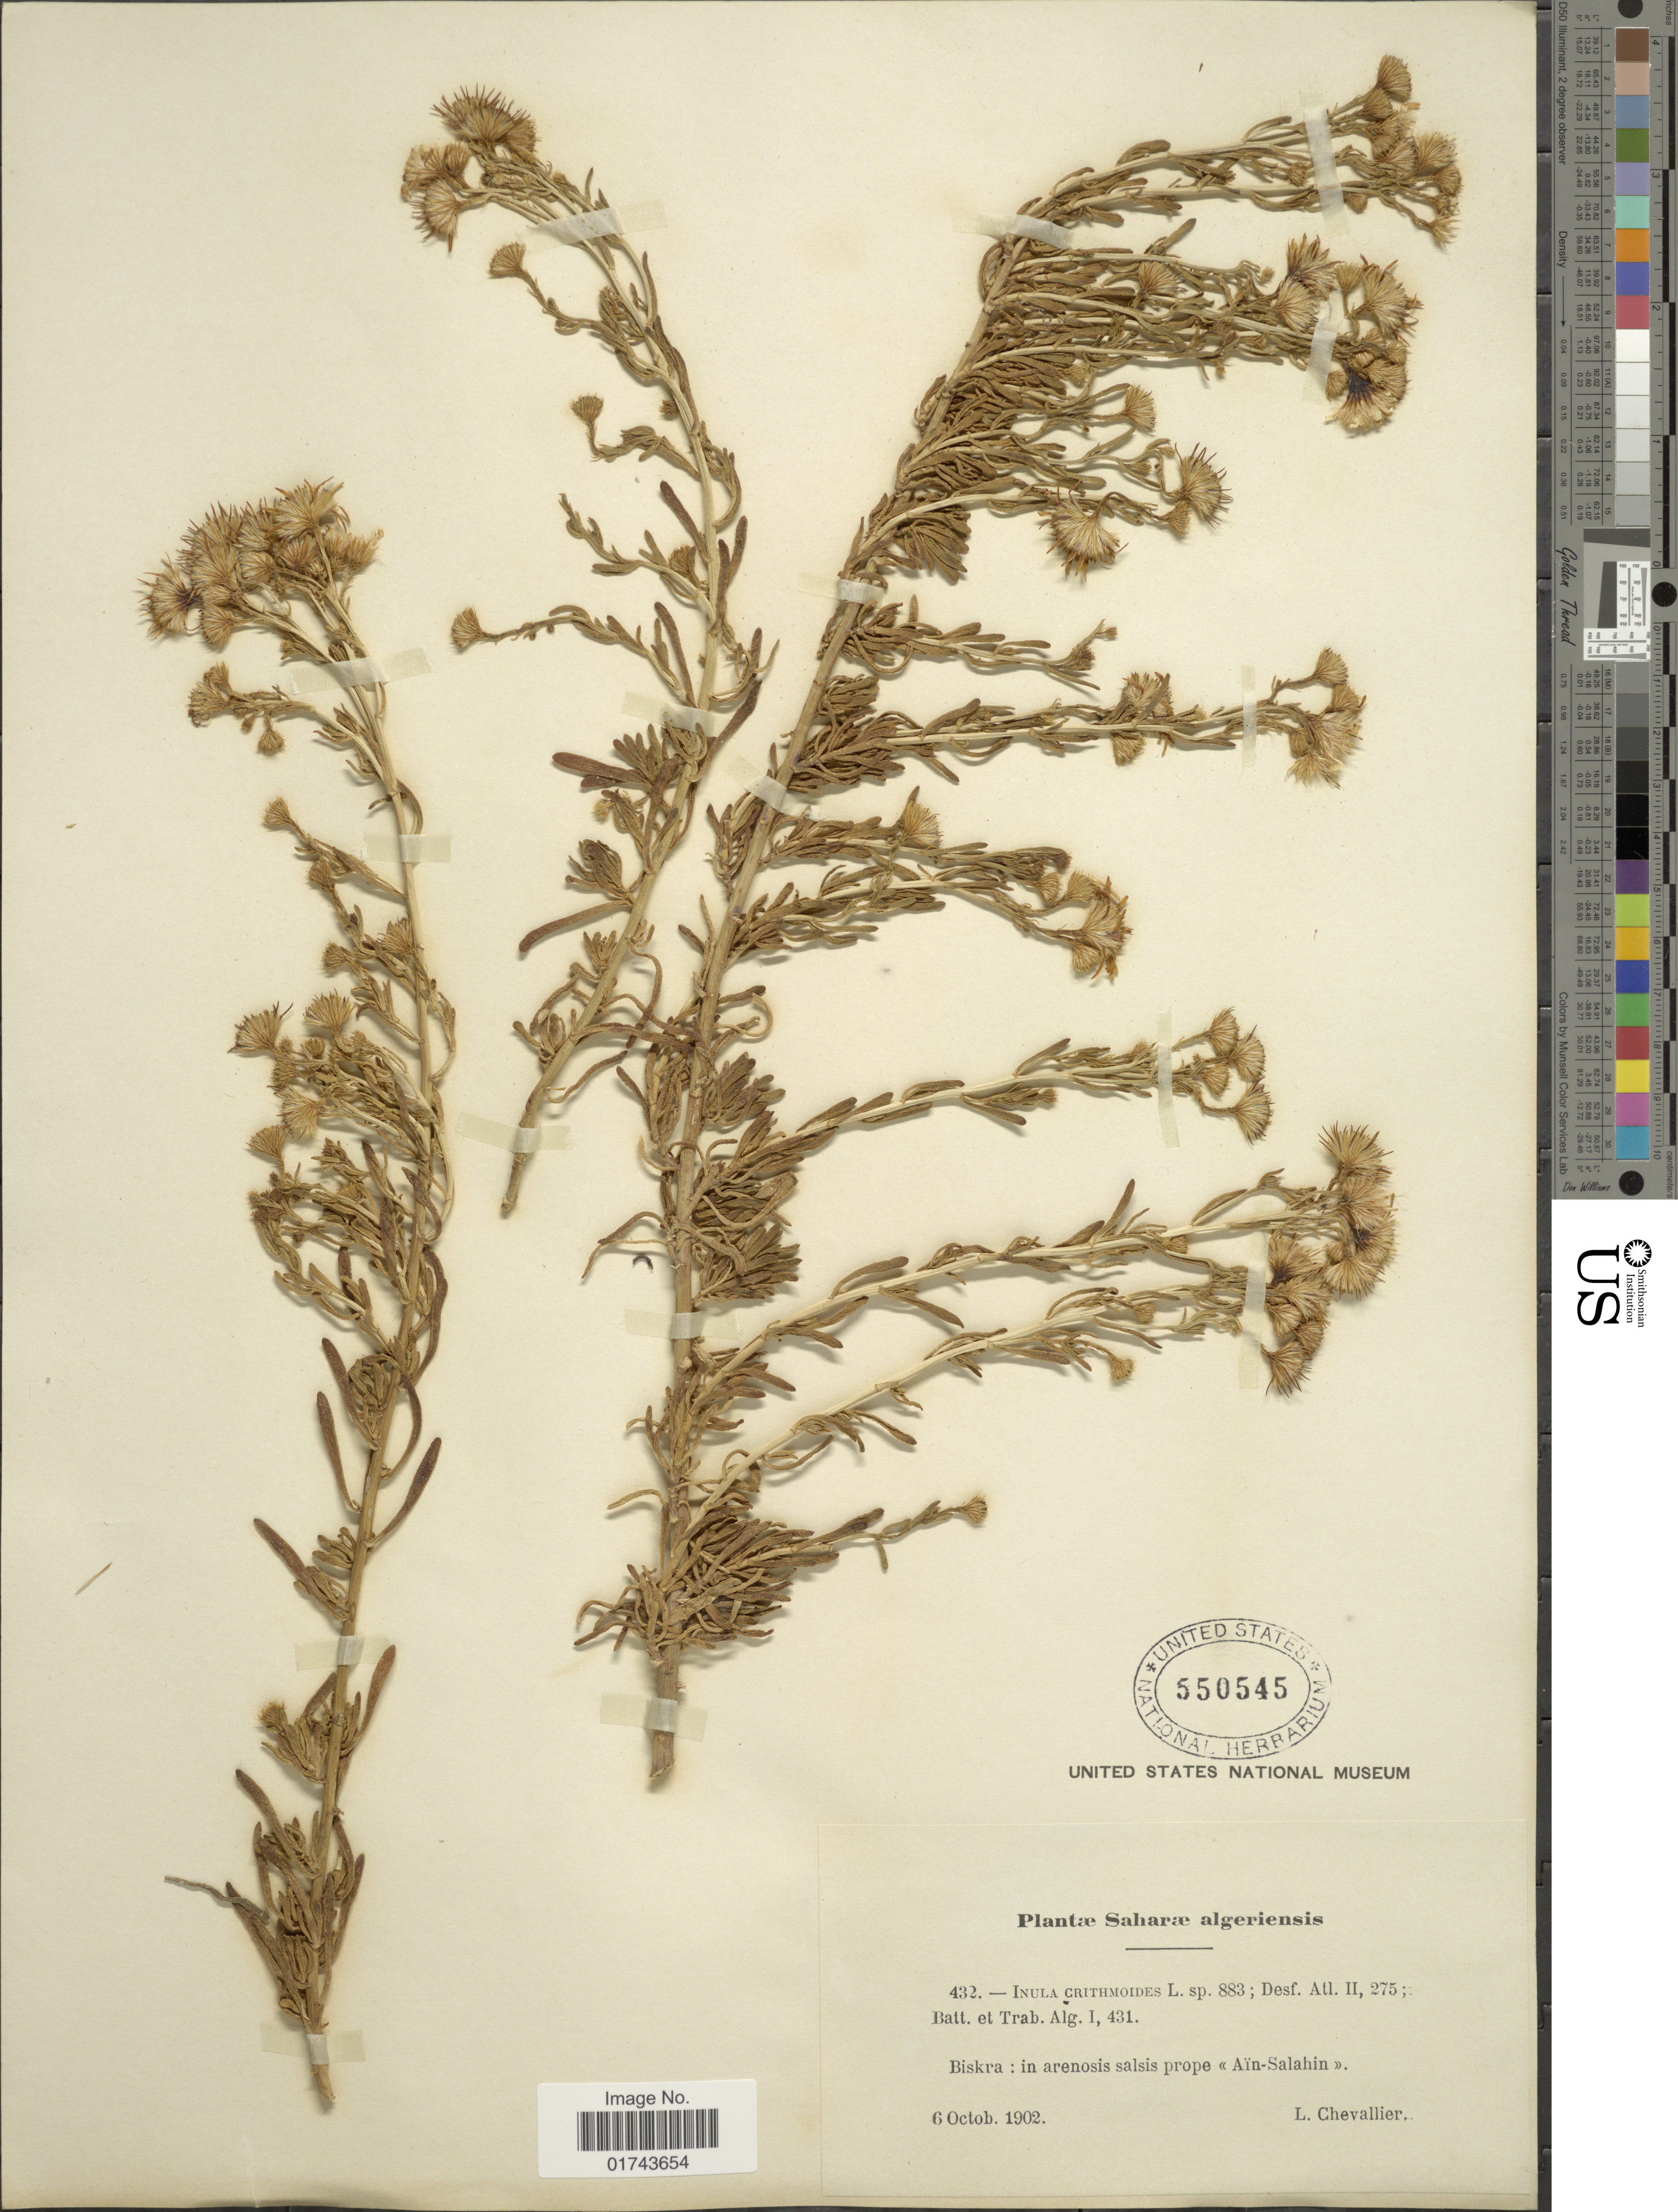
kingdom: Plantae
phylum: Tracheophyta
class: Magnoliopsida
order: Asterales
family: Asteraceae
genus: Inula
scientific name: Inula crithmoides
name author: L.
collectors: L. Chevallier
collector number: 432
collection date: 1902-10-06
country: Algeria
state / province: Biskra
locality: Saharae algeriensis, Biskra: in arenosis salsis prope << Ain- Salahin>>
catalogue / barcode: US 550545